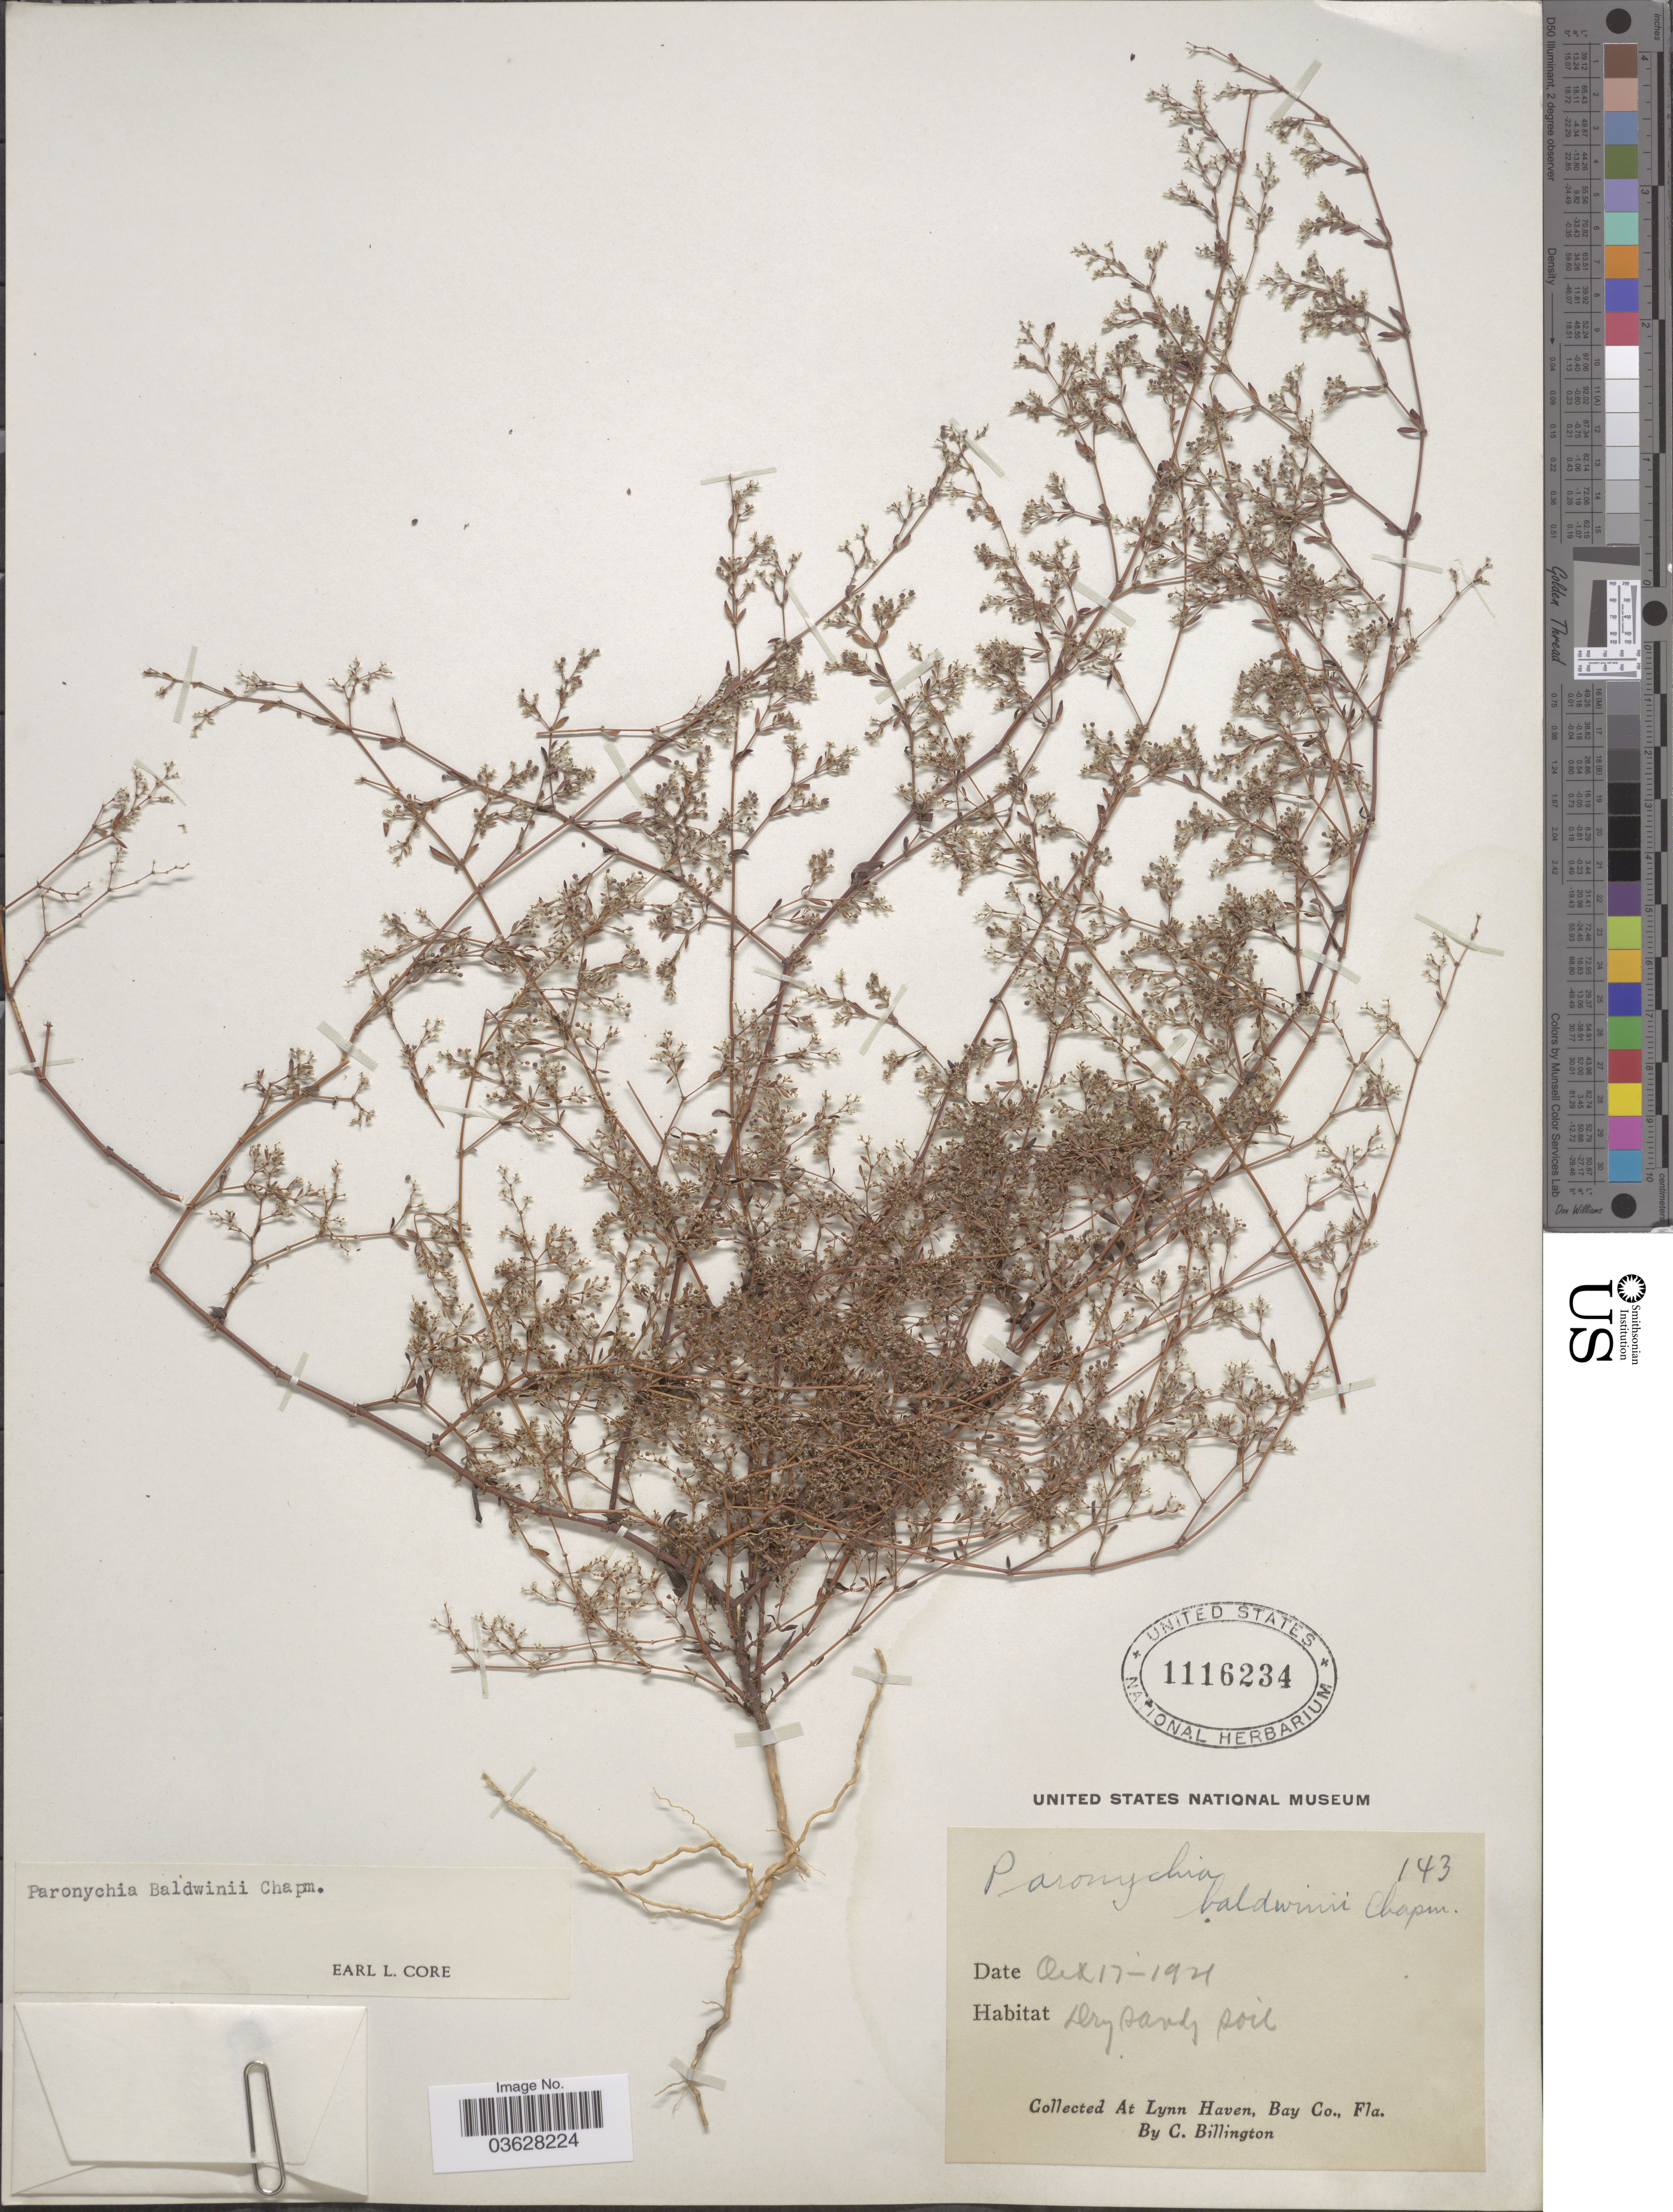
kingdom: Plantae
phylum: Tracheophyta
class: Magnoliopsida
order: Caryophyllales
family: Caryophyllaceae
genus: Paronychia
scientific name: Paronychia baldwinii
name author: (A. Gray & Torr.) Fenzl ex Walp.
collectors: C. Billington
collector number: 143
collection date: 1921-10-17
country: United States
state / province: Florida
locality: At Lynn Haven, Bay Co.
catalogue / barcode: US 1116234